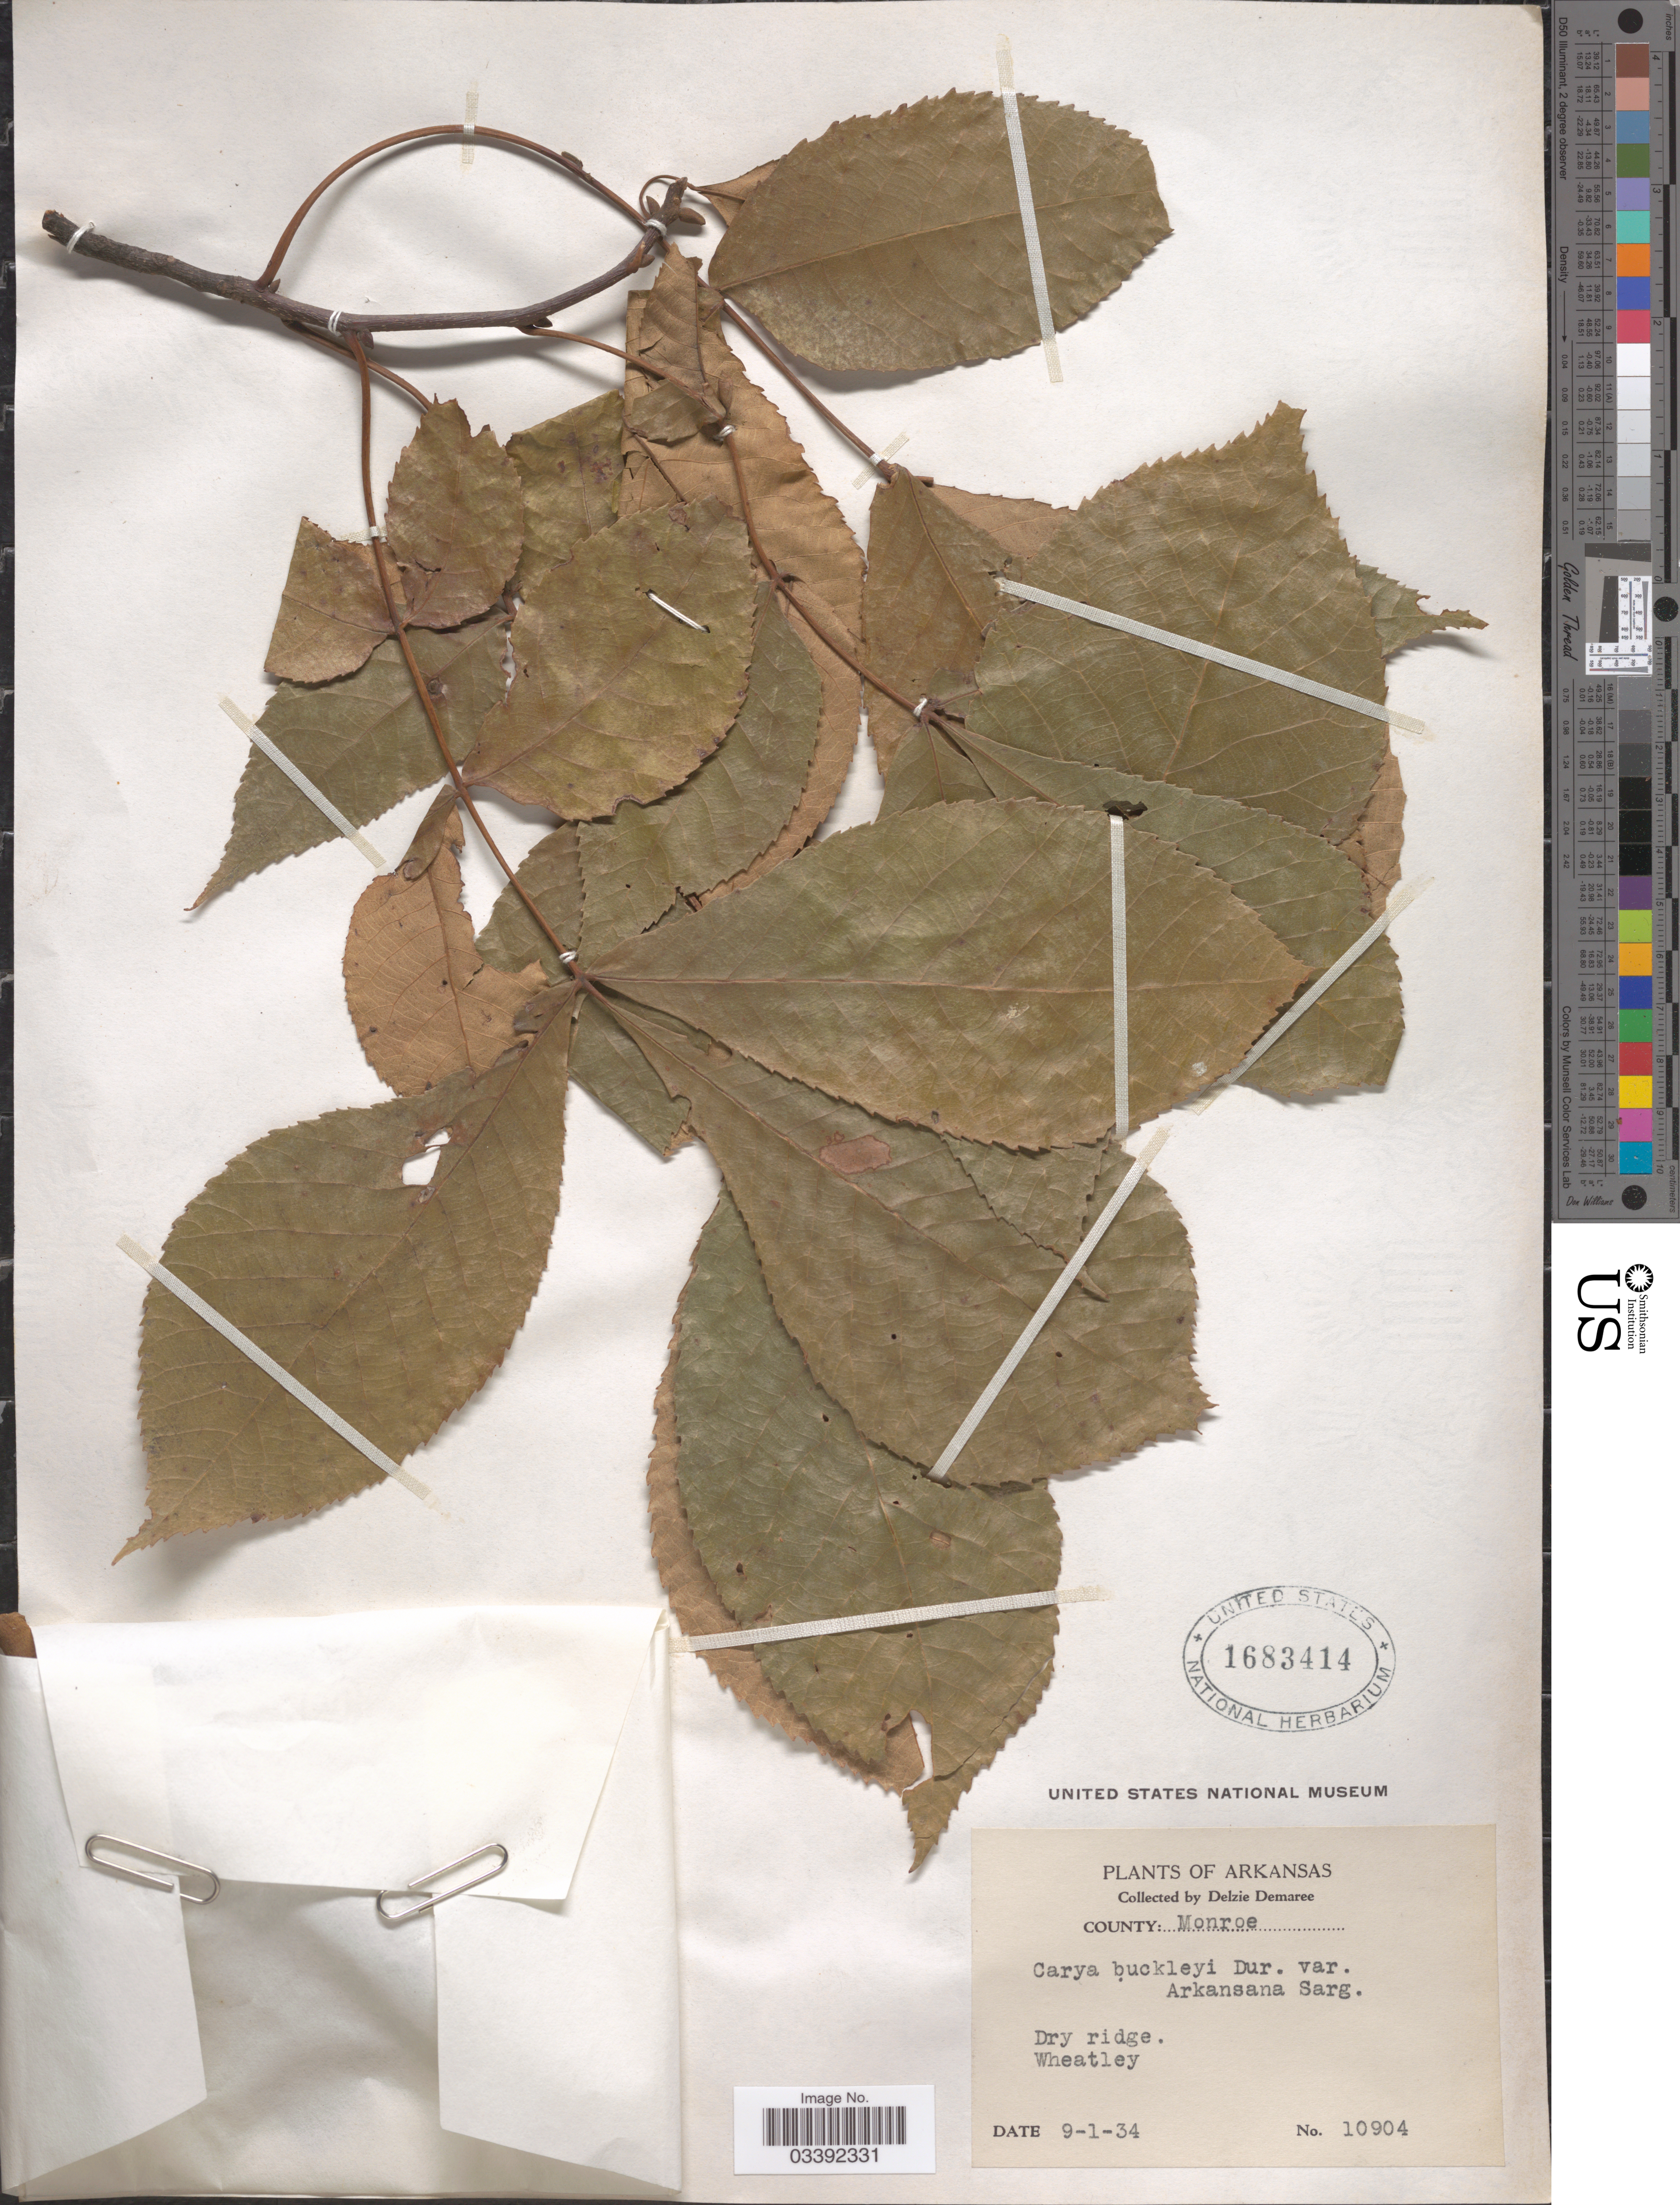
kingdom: Plantae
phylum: Tracheophyta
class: Magnoliopsida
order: Fagales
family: Juglandaceae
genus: Carya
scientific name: Carya texana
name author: Buckley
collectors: D. Demaree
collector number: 10904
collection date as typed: Transcribed d/m/y: 1/9/34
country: United States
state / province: Arkansas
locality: County: Monroe. Wheatley.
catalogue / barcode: US 1683414